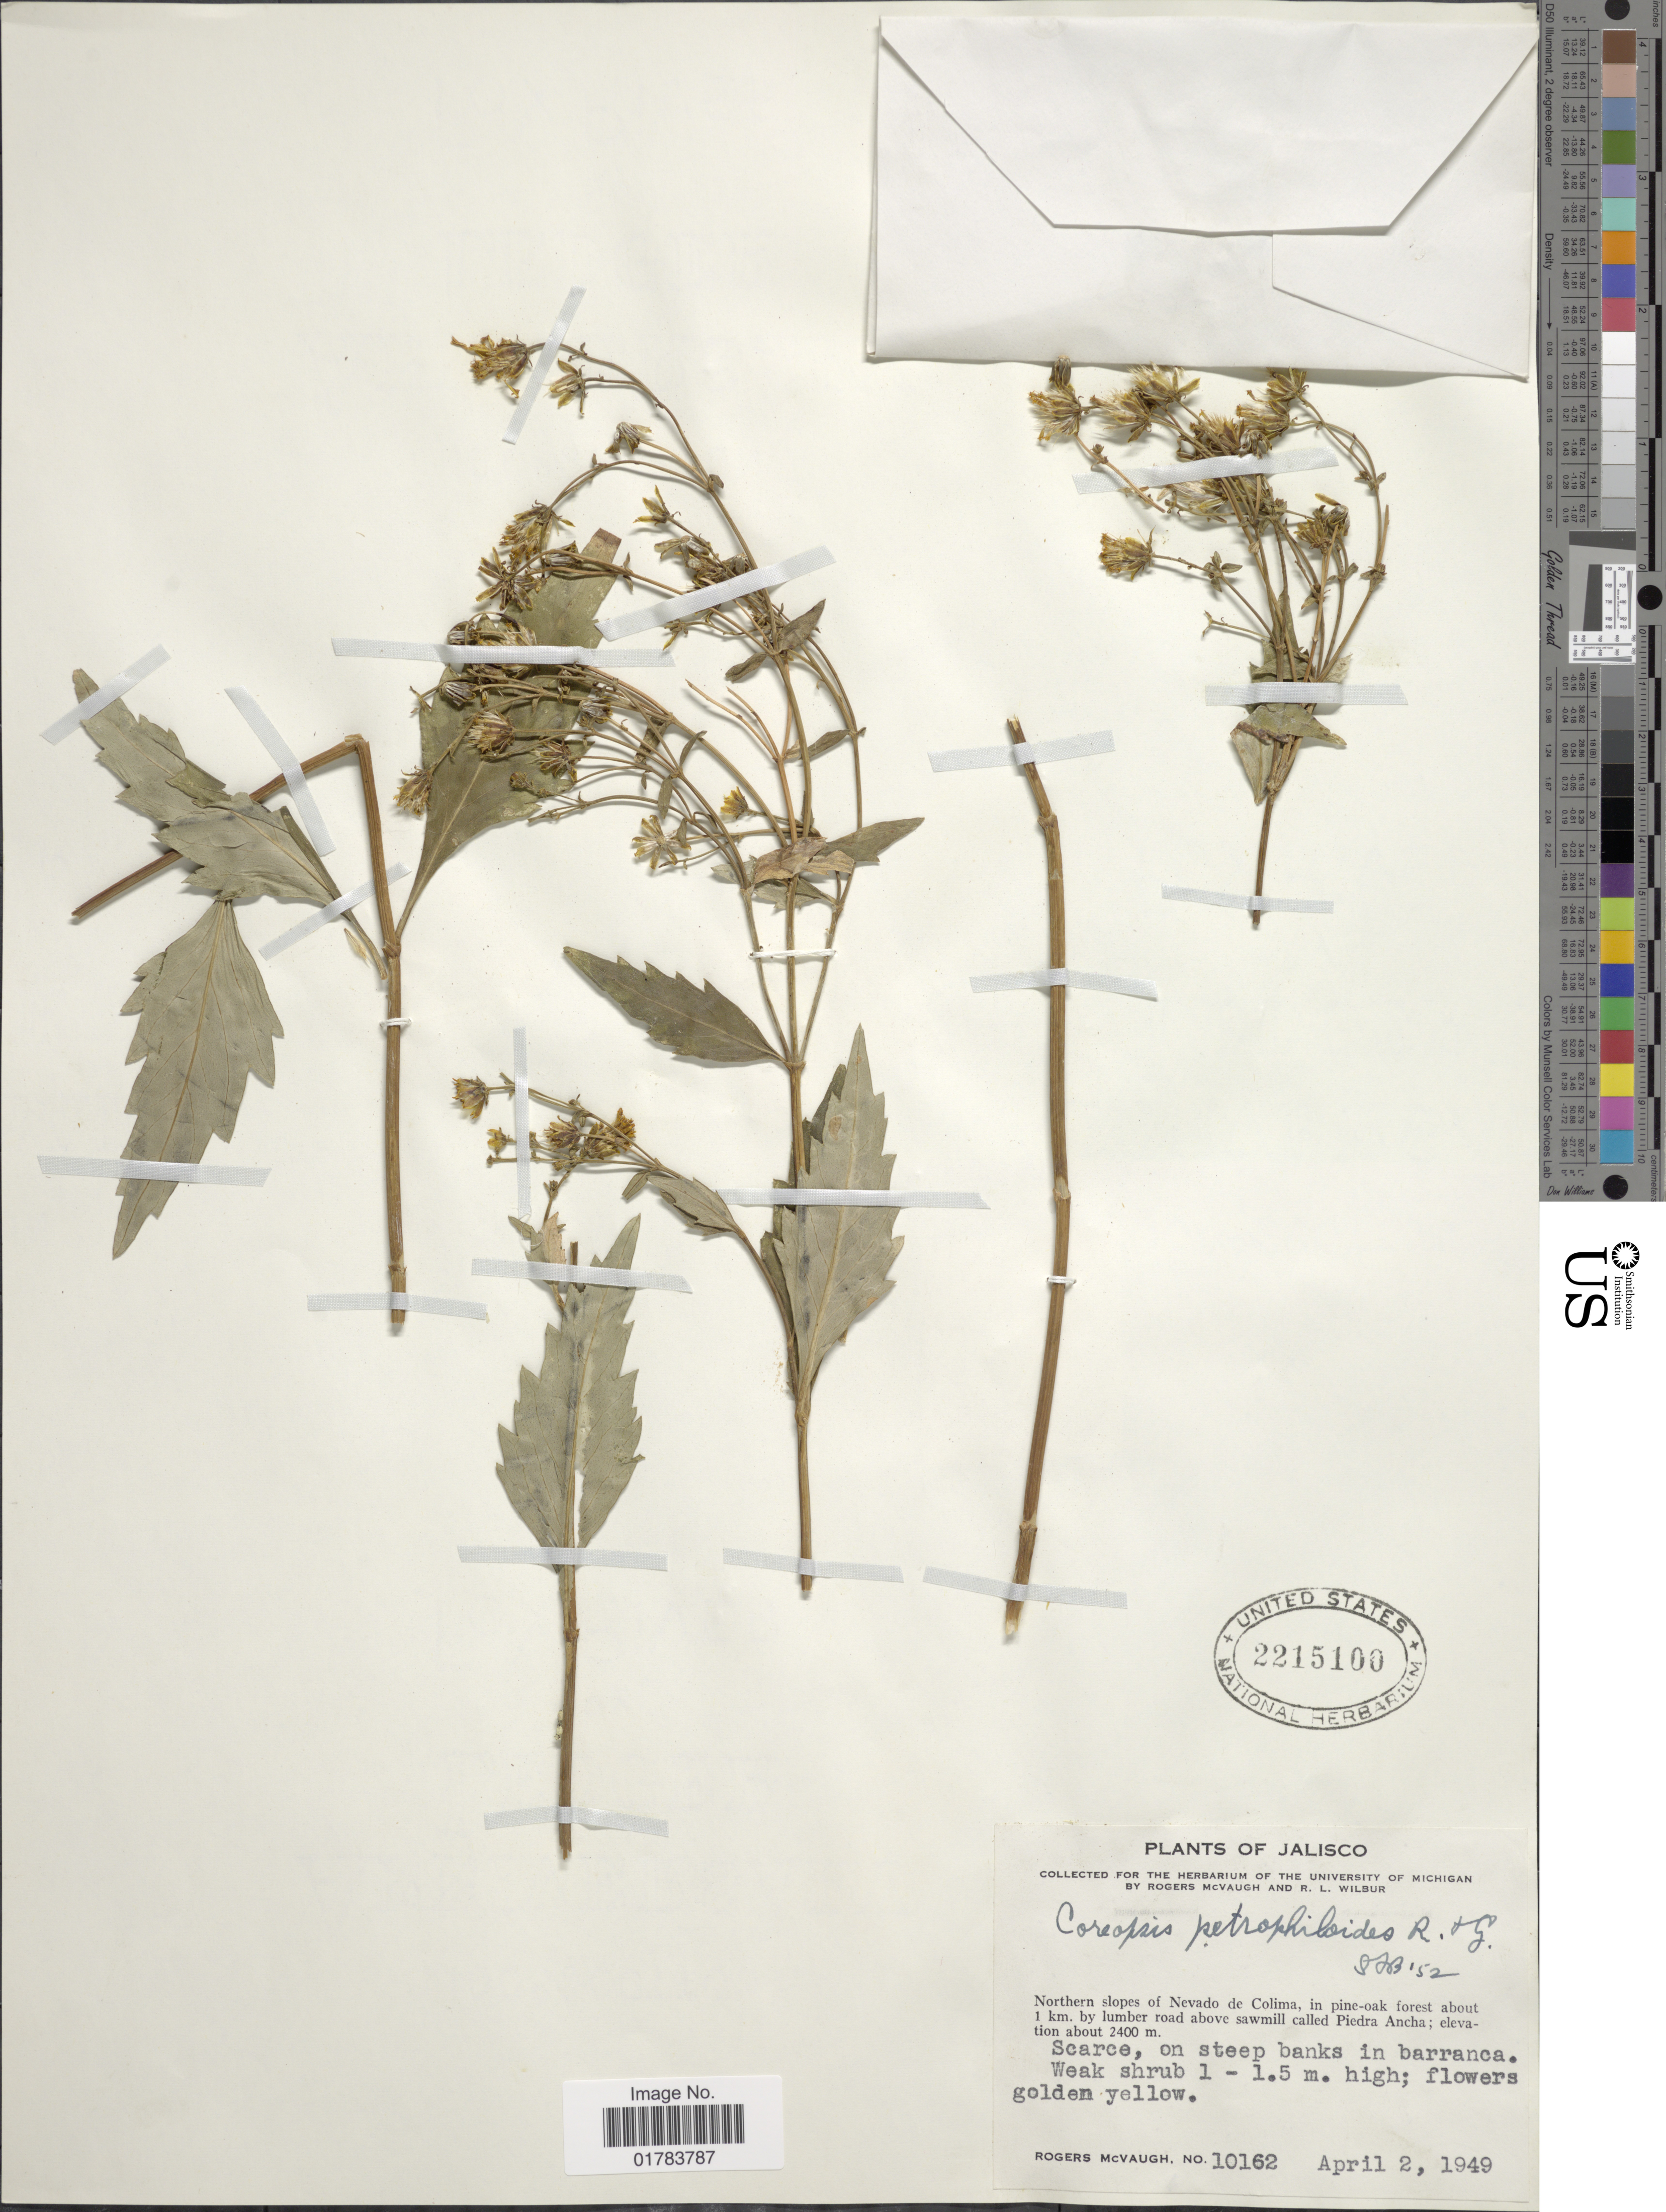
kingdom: Plantae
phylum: Tracheophyta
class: Magnoliopsida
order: Asterales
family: Asteraceae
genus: Coreopsis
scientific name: Coreopsis petrophiloides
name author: B.L. Rob. & Greenm.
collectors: R. McVaugh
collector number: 10162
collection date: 1949-04-02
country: Mexico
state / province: Jalisco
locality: Northern slopes of Nevado de Colima, in pine-oak forest about 1 km. by lumber road above sawmill called Piedra Ancha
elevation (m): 2400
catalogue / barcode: US 2215100